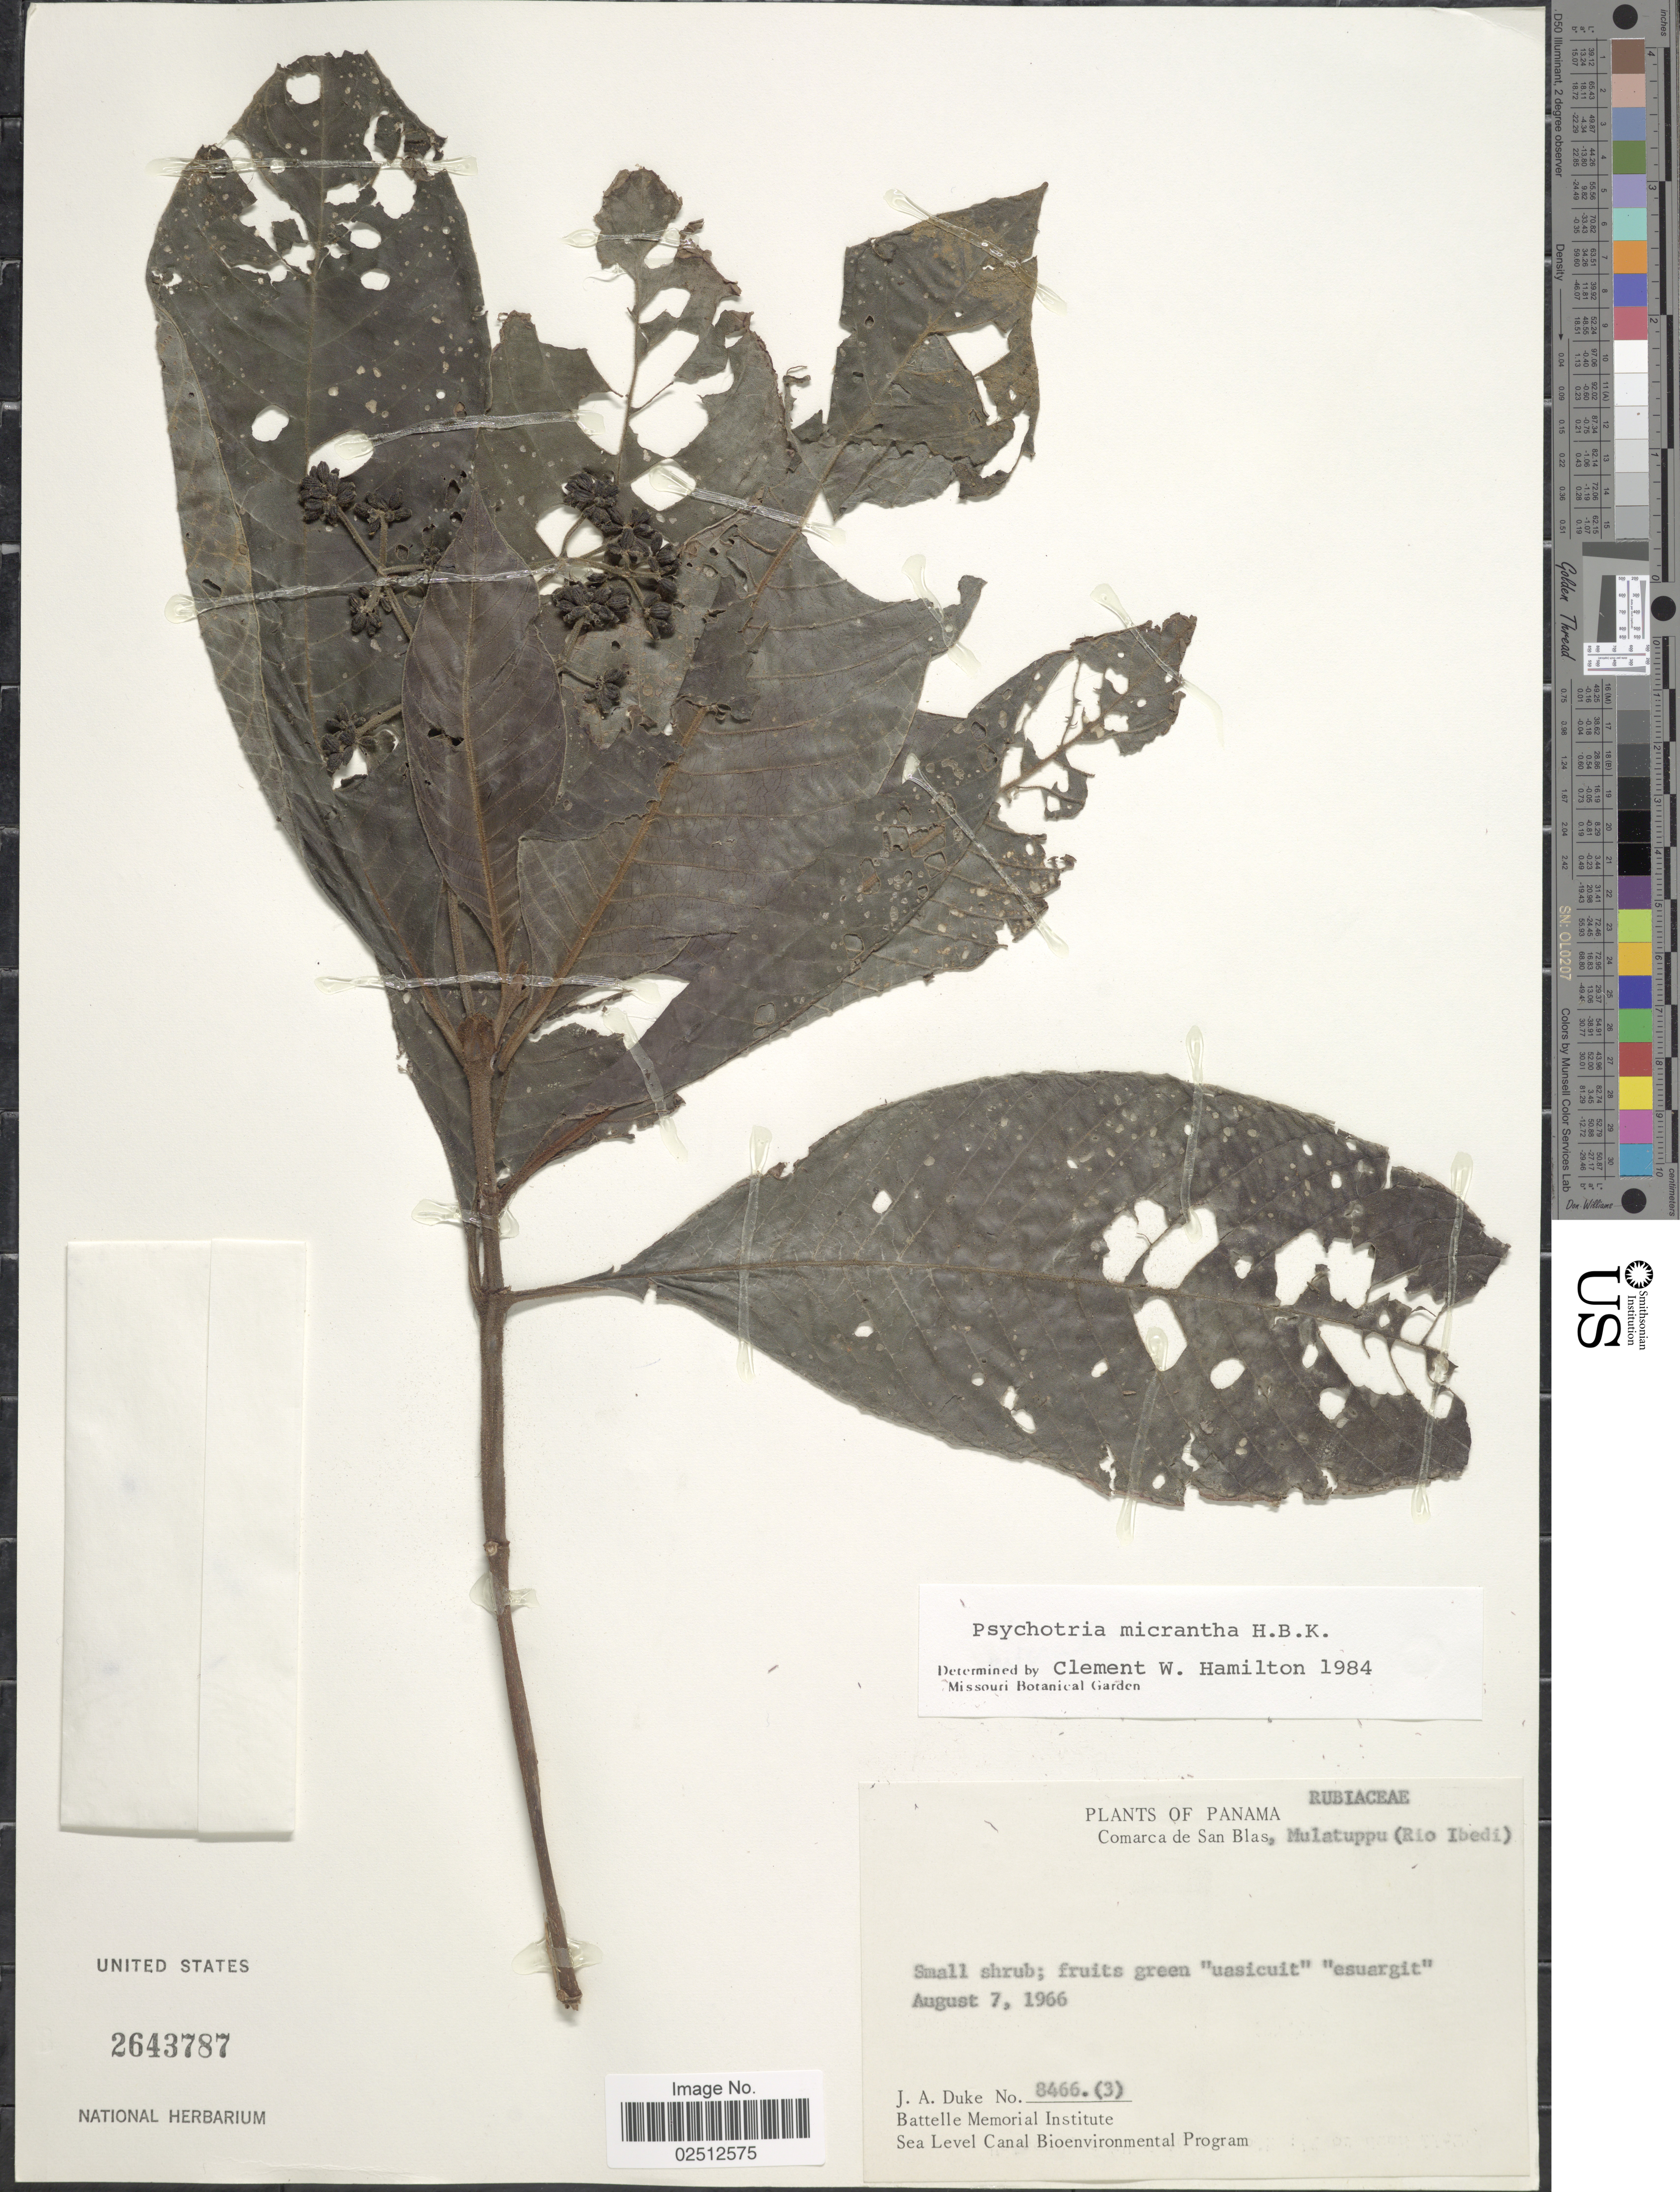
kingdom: Plantae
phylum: Tracheophyta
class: Magnoliopsida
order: Gentianales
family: Rubiaceae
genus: Psychotria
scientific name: Psychotria micrantha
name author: Kunth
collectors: J. A. Duke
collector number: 8466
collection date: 1966-08-07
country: Panama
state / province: Kuna Yala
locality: Comarca de San Blas, Mulatuppu (Rio Ibedi)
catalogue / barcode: US 2643787